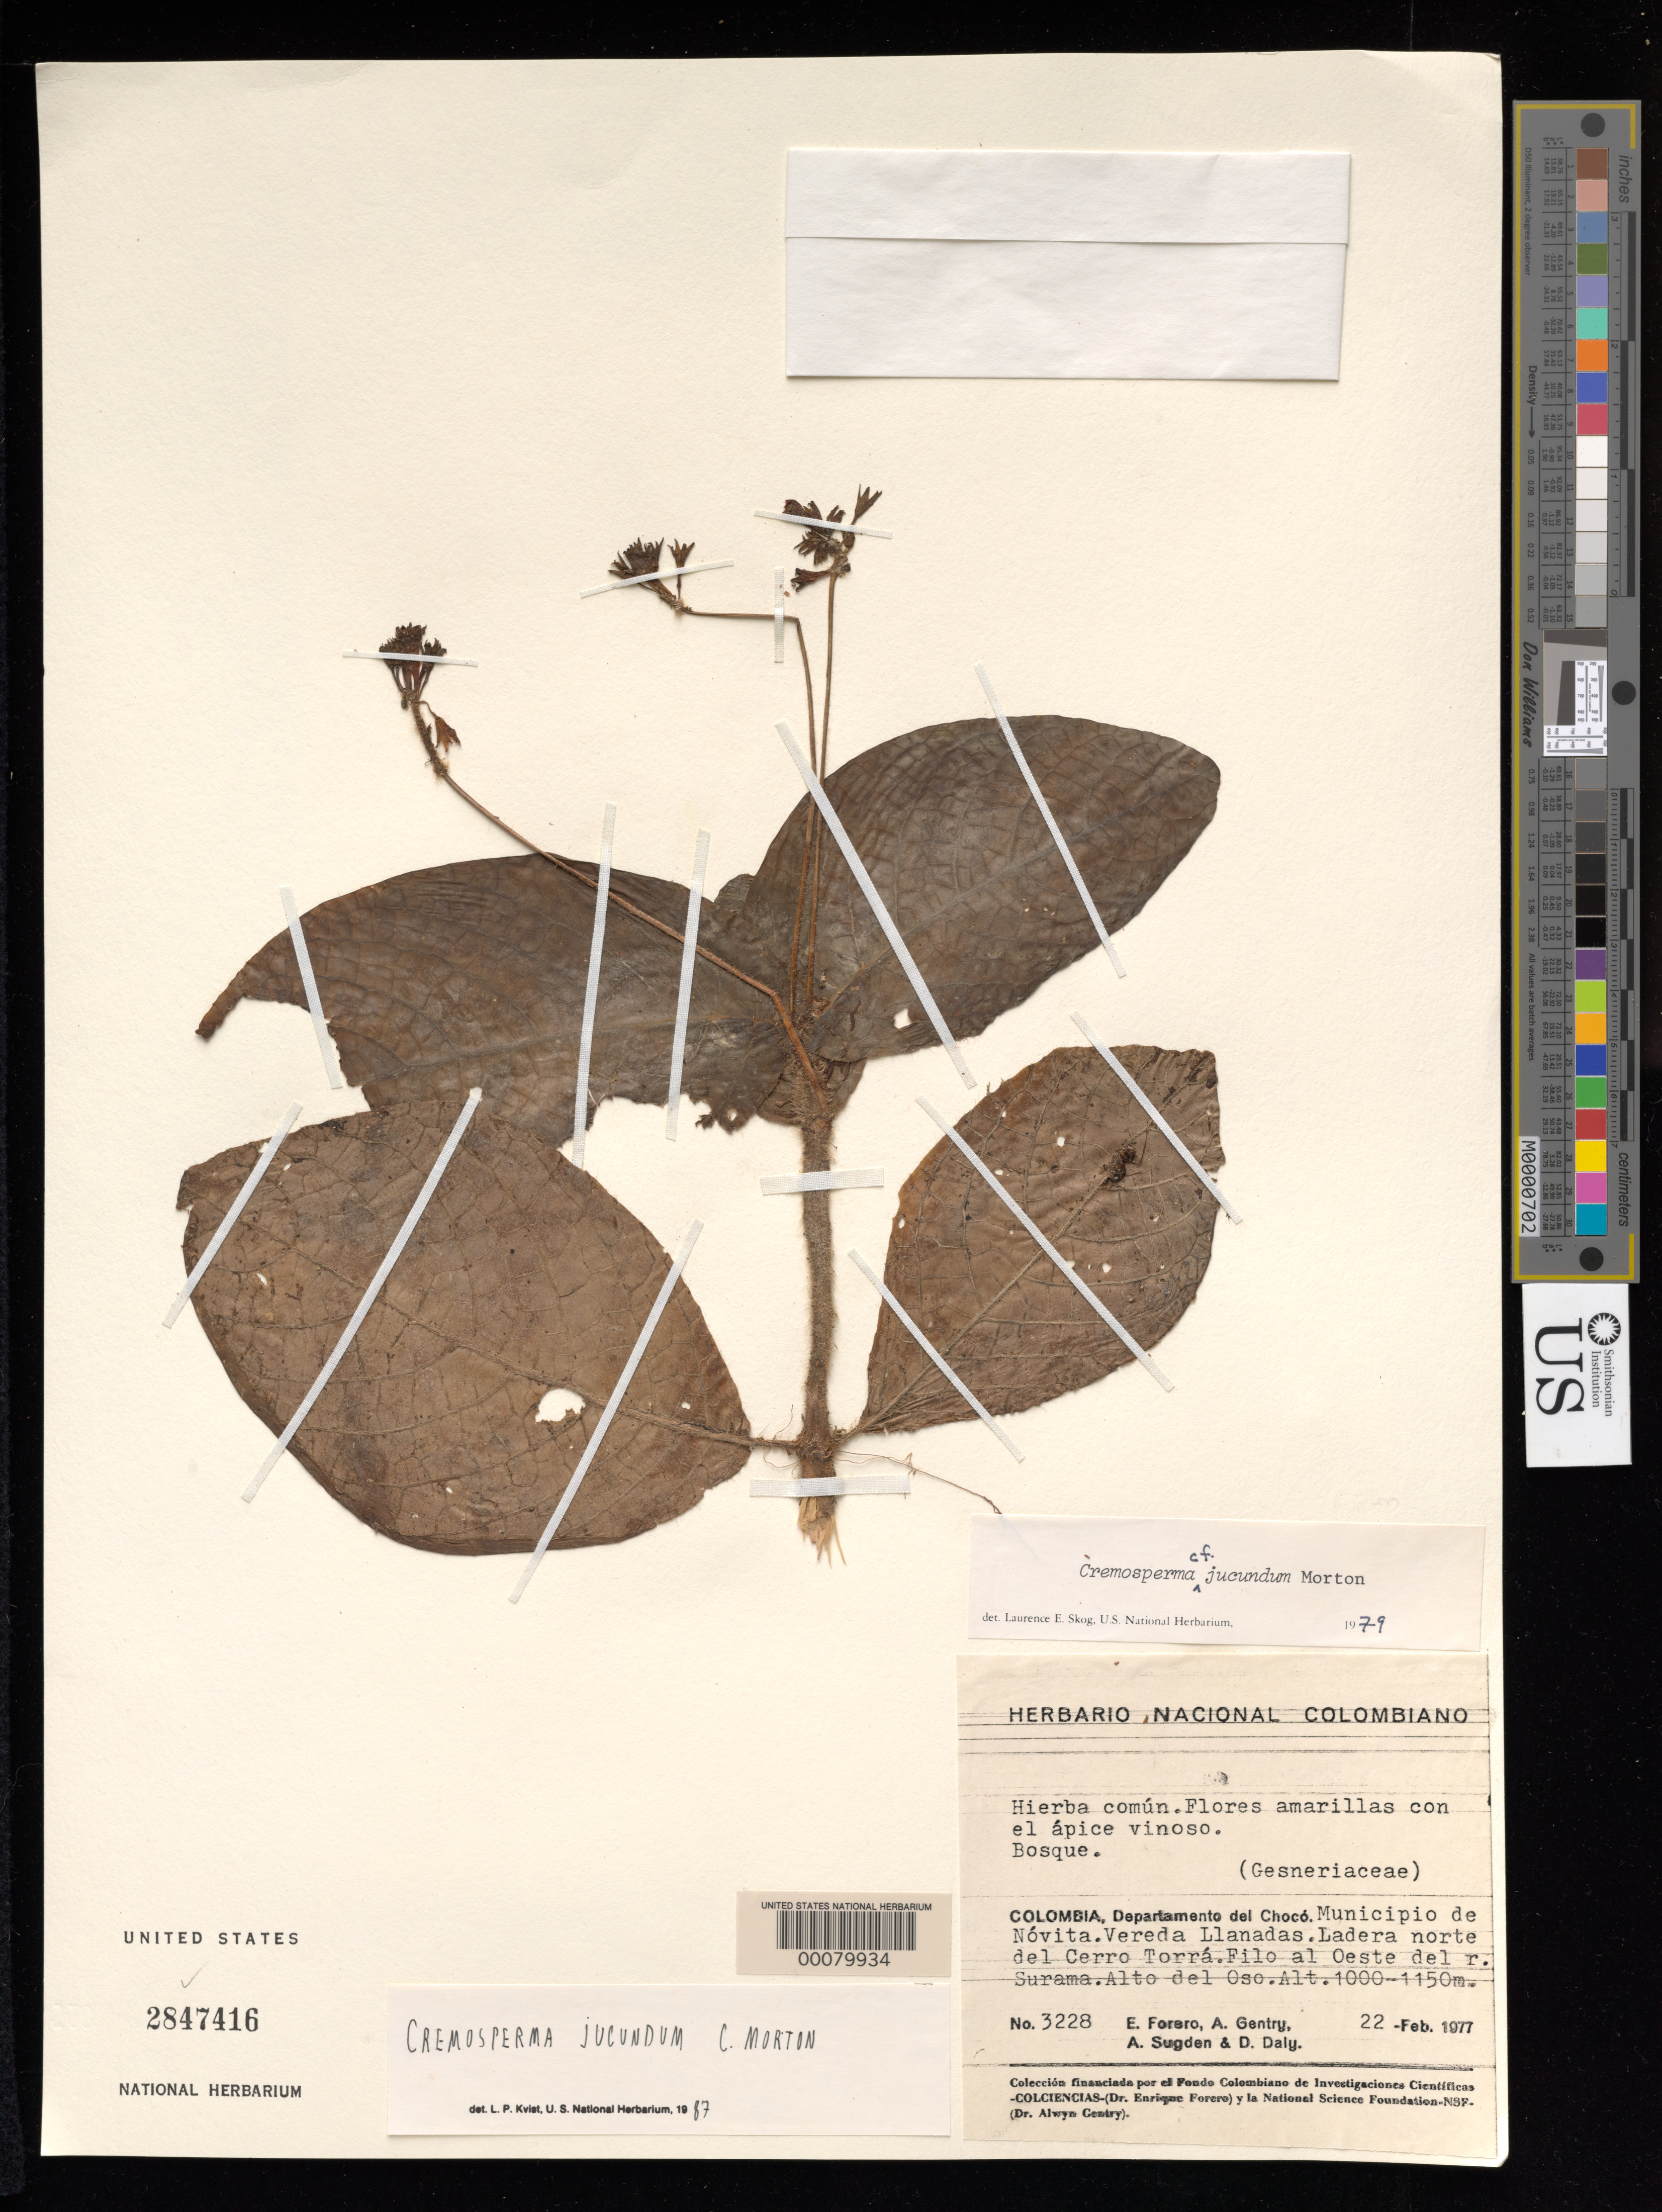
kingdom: Plantae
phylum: Tracheophyta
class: Magnoliopsida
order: Lamiales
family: Gesneriaceae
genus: Cremosperma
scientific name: Cremosperma jucundum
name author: C.V. Morton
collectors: E. Forero, A. H. Gentry, A. Sugden & D. C. Daly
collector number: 3228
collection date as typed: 22 Feb 1977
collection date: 1977-02-22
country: Colombia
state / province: Chocó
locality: Municipality of Novita, Llanadas path, northern slope of Cerro Torra, edge W of Rio Surama, height of Oso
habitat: Forest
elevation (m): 1000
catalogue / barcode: US 2847416